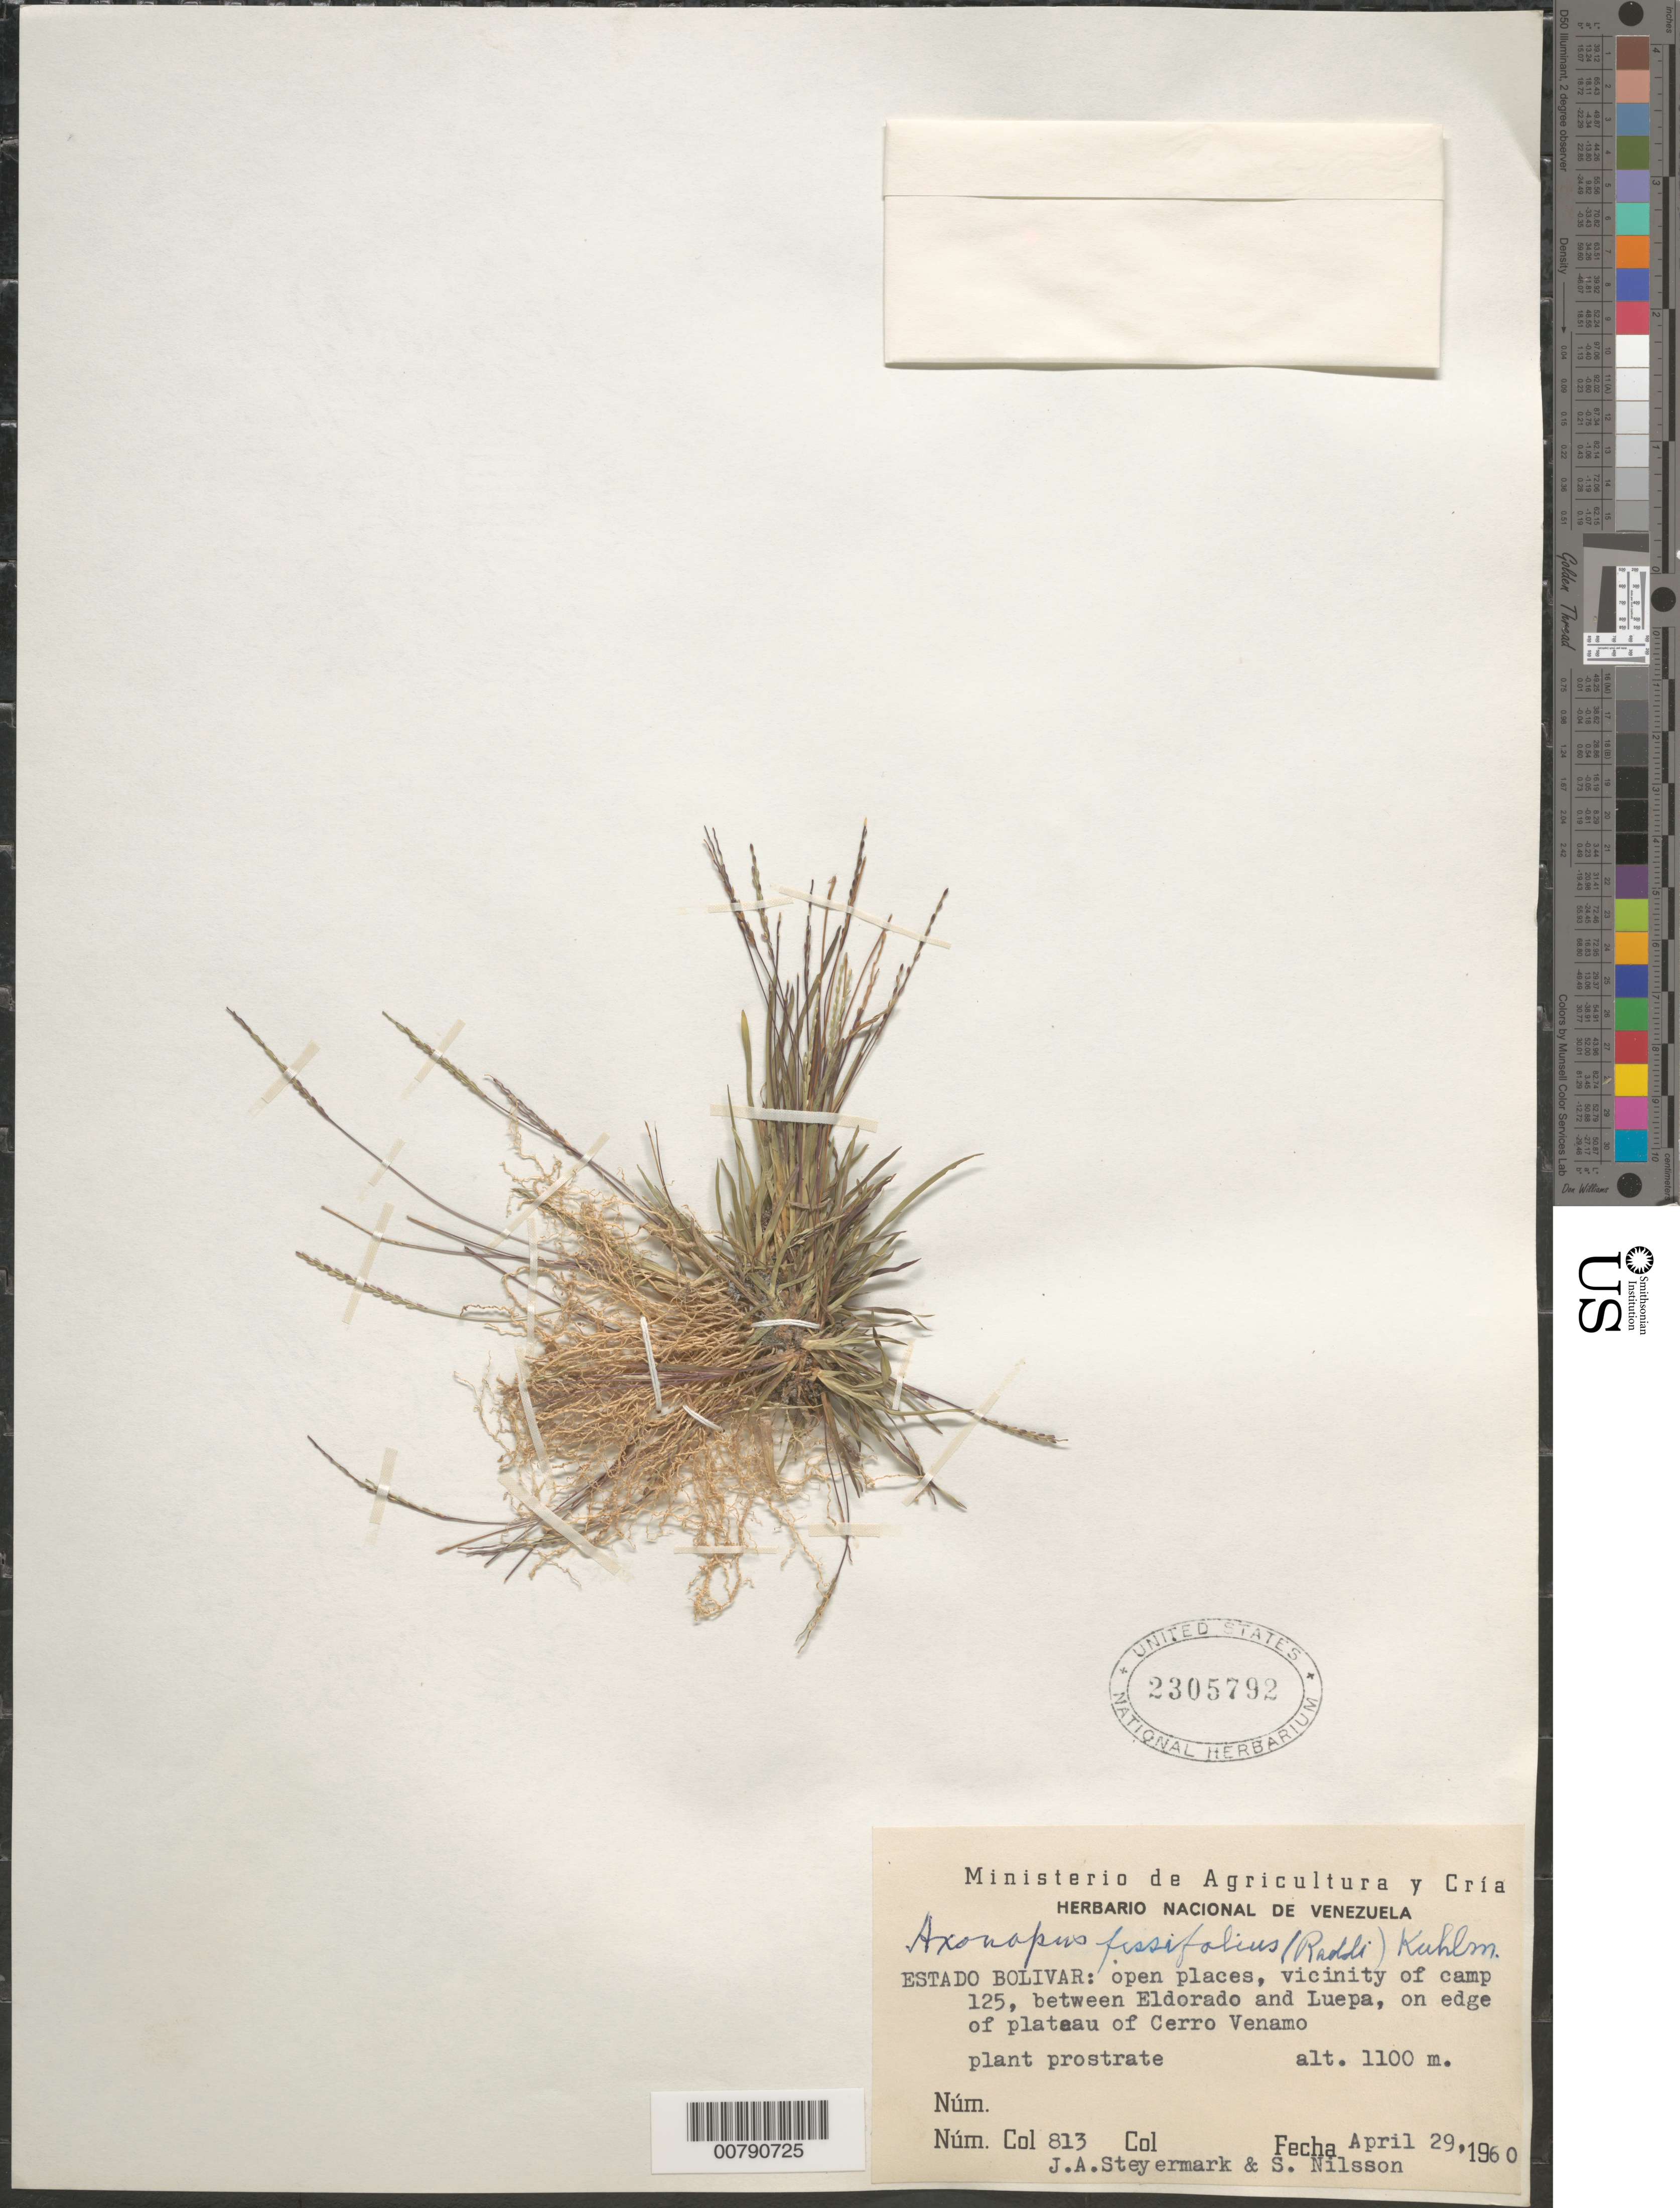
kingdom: Plantae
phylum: Tracheophyta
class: Liliopsida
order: Poales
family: Poaceae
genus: Axonopus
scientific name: Axonopus fissifolius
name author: (Raddi) Kuhlm.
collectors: J. Steyermark & S. Nilsson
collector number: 60 813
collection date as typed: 29-Apr-60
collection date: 1960-04-29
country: Venezuela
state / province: Bolívar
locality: Cerro Venamo, between Luepa and El Dorado, vicinity of campamento 125 at km 125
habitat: Open places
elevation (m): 1100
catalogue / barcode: US 2305792